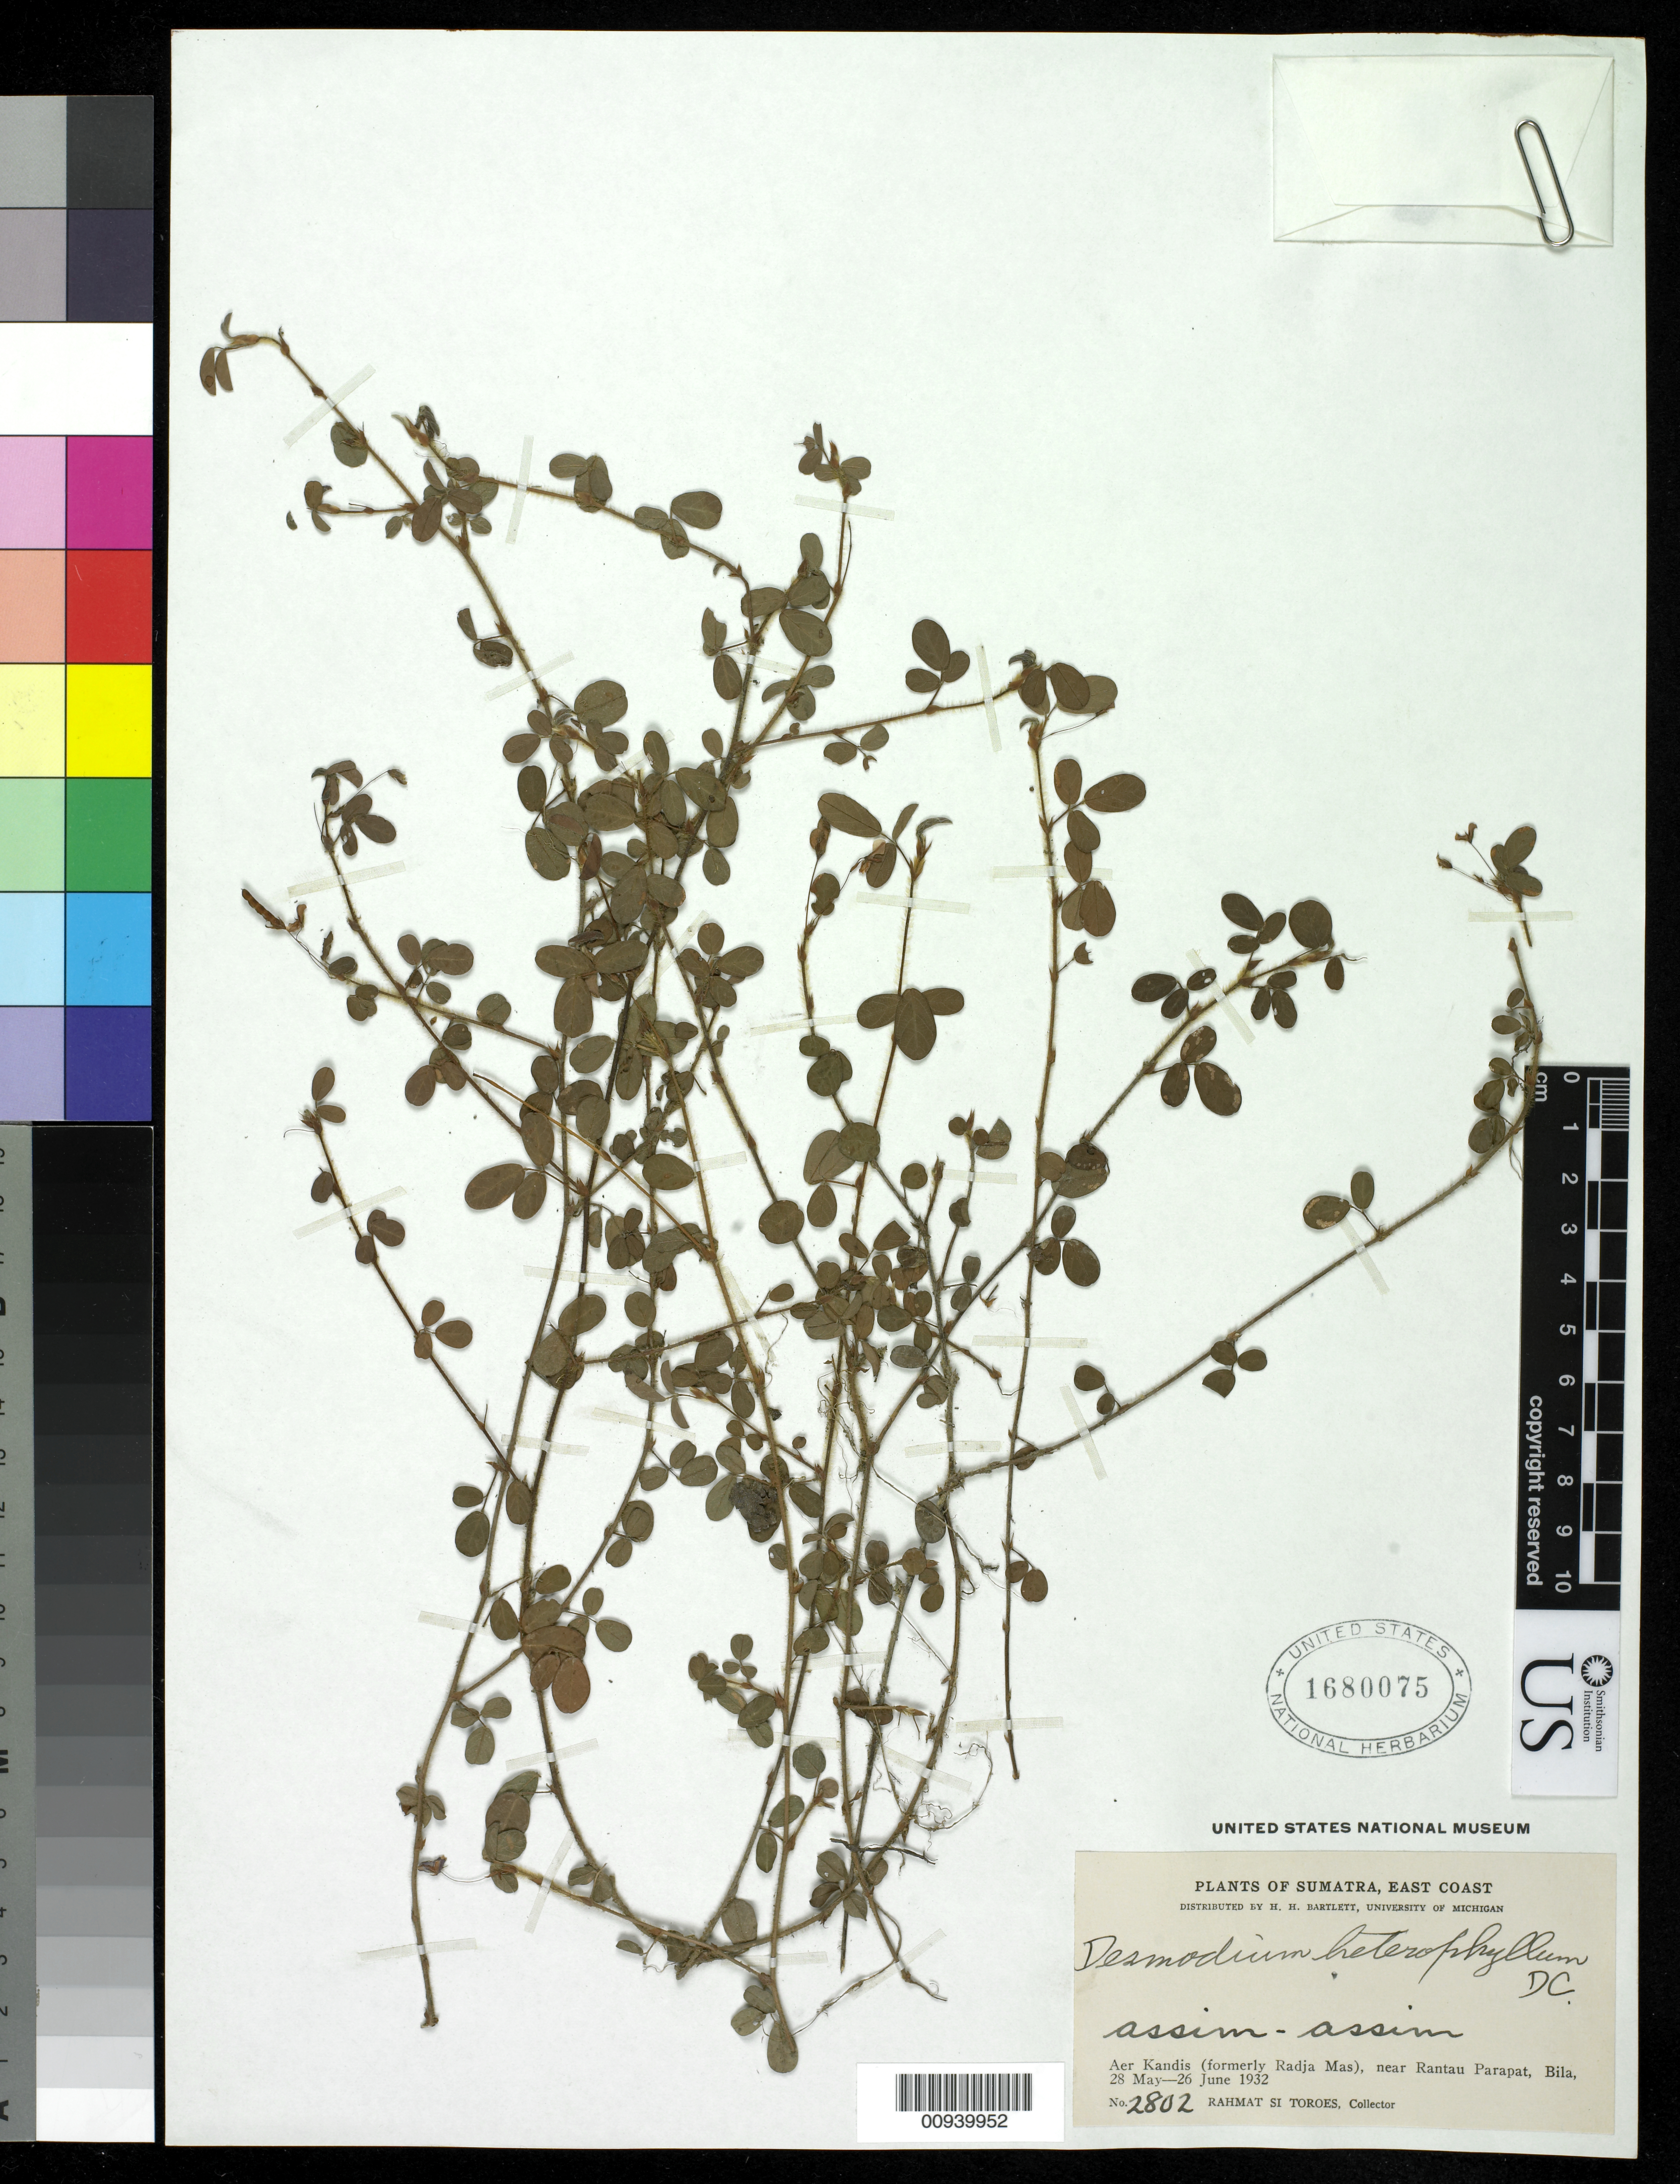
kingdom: Plantae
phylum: Tracheophyta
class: Magnoliopsida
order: Fabales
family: Fabaceae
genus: Grona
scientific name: Grona heterophylla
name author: (Willd.) H. Ohashi & K. Ohashi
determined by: Strong, Mark T., (BOT), Smithsonian Institution - National Museum of Natural History (UNITED STATES)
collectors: Rahmat Si Boeea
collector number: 2802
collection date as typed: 28 May 1932 to 26 Jun 1932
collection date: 1932-05-28/1932-06-26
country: Indonesia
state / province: Sumatra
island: Sumatra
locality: (East Coast) Aer Kandis (formerly Radja Mas), near Rantau Parapat, Bila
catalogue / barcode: US 1680075